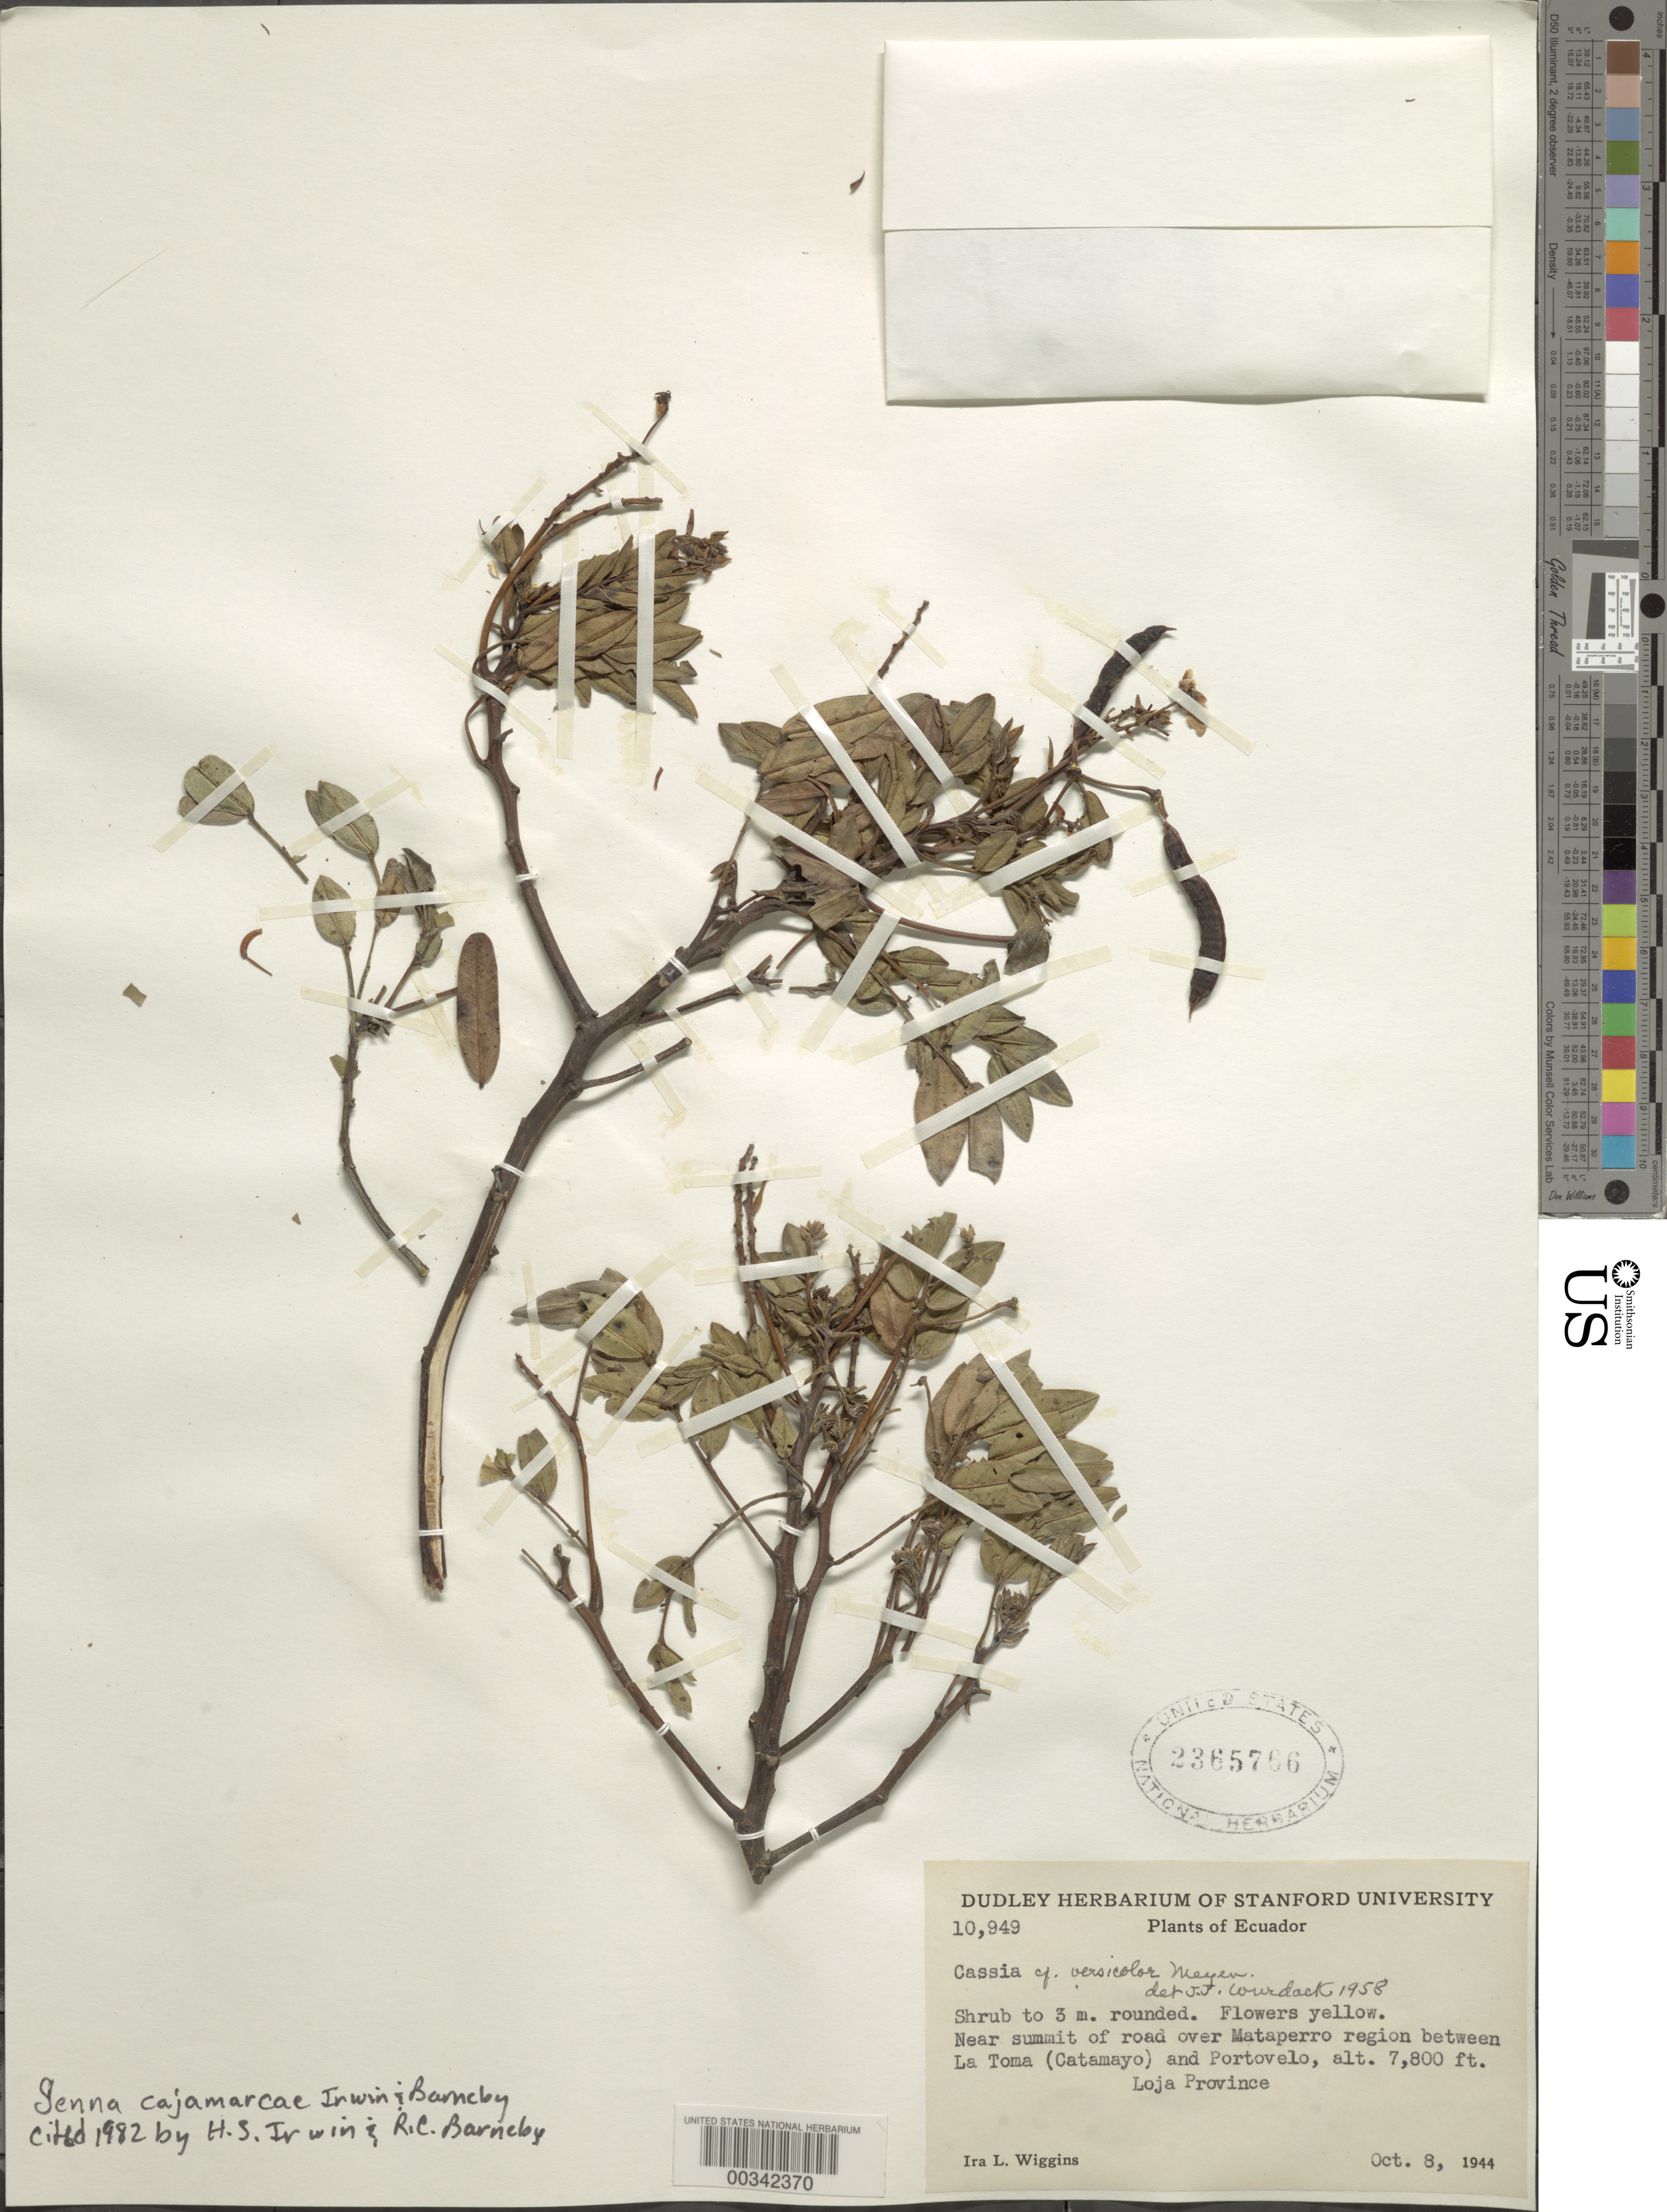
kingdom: Plantae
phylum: Tracheophyta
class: Magnoliopsida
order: Fabales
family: Fabaceae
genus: Senna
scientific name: Senna cajamarcae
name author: H.S. Irwin & Barneby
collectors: I. L. Wiggins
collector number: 10949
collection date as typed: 08 Oct 1944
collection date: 1944-10-08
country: Ecuador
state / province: Loja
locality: Near summit of road over Mataperro region between La Toma (Catamayo) and Portovelo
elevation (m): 2377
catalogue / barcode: US 2365766